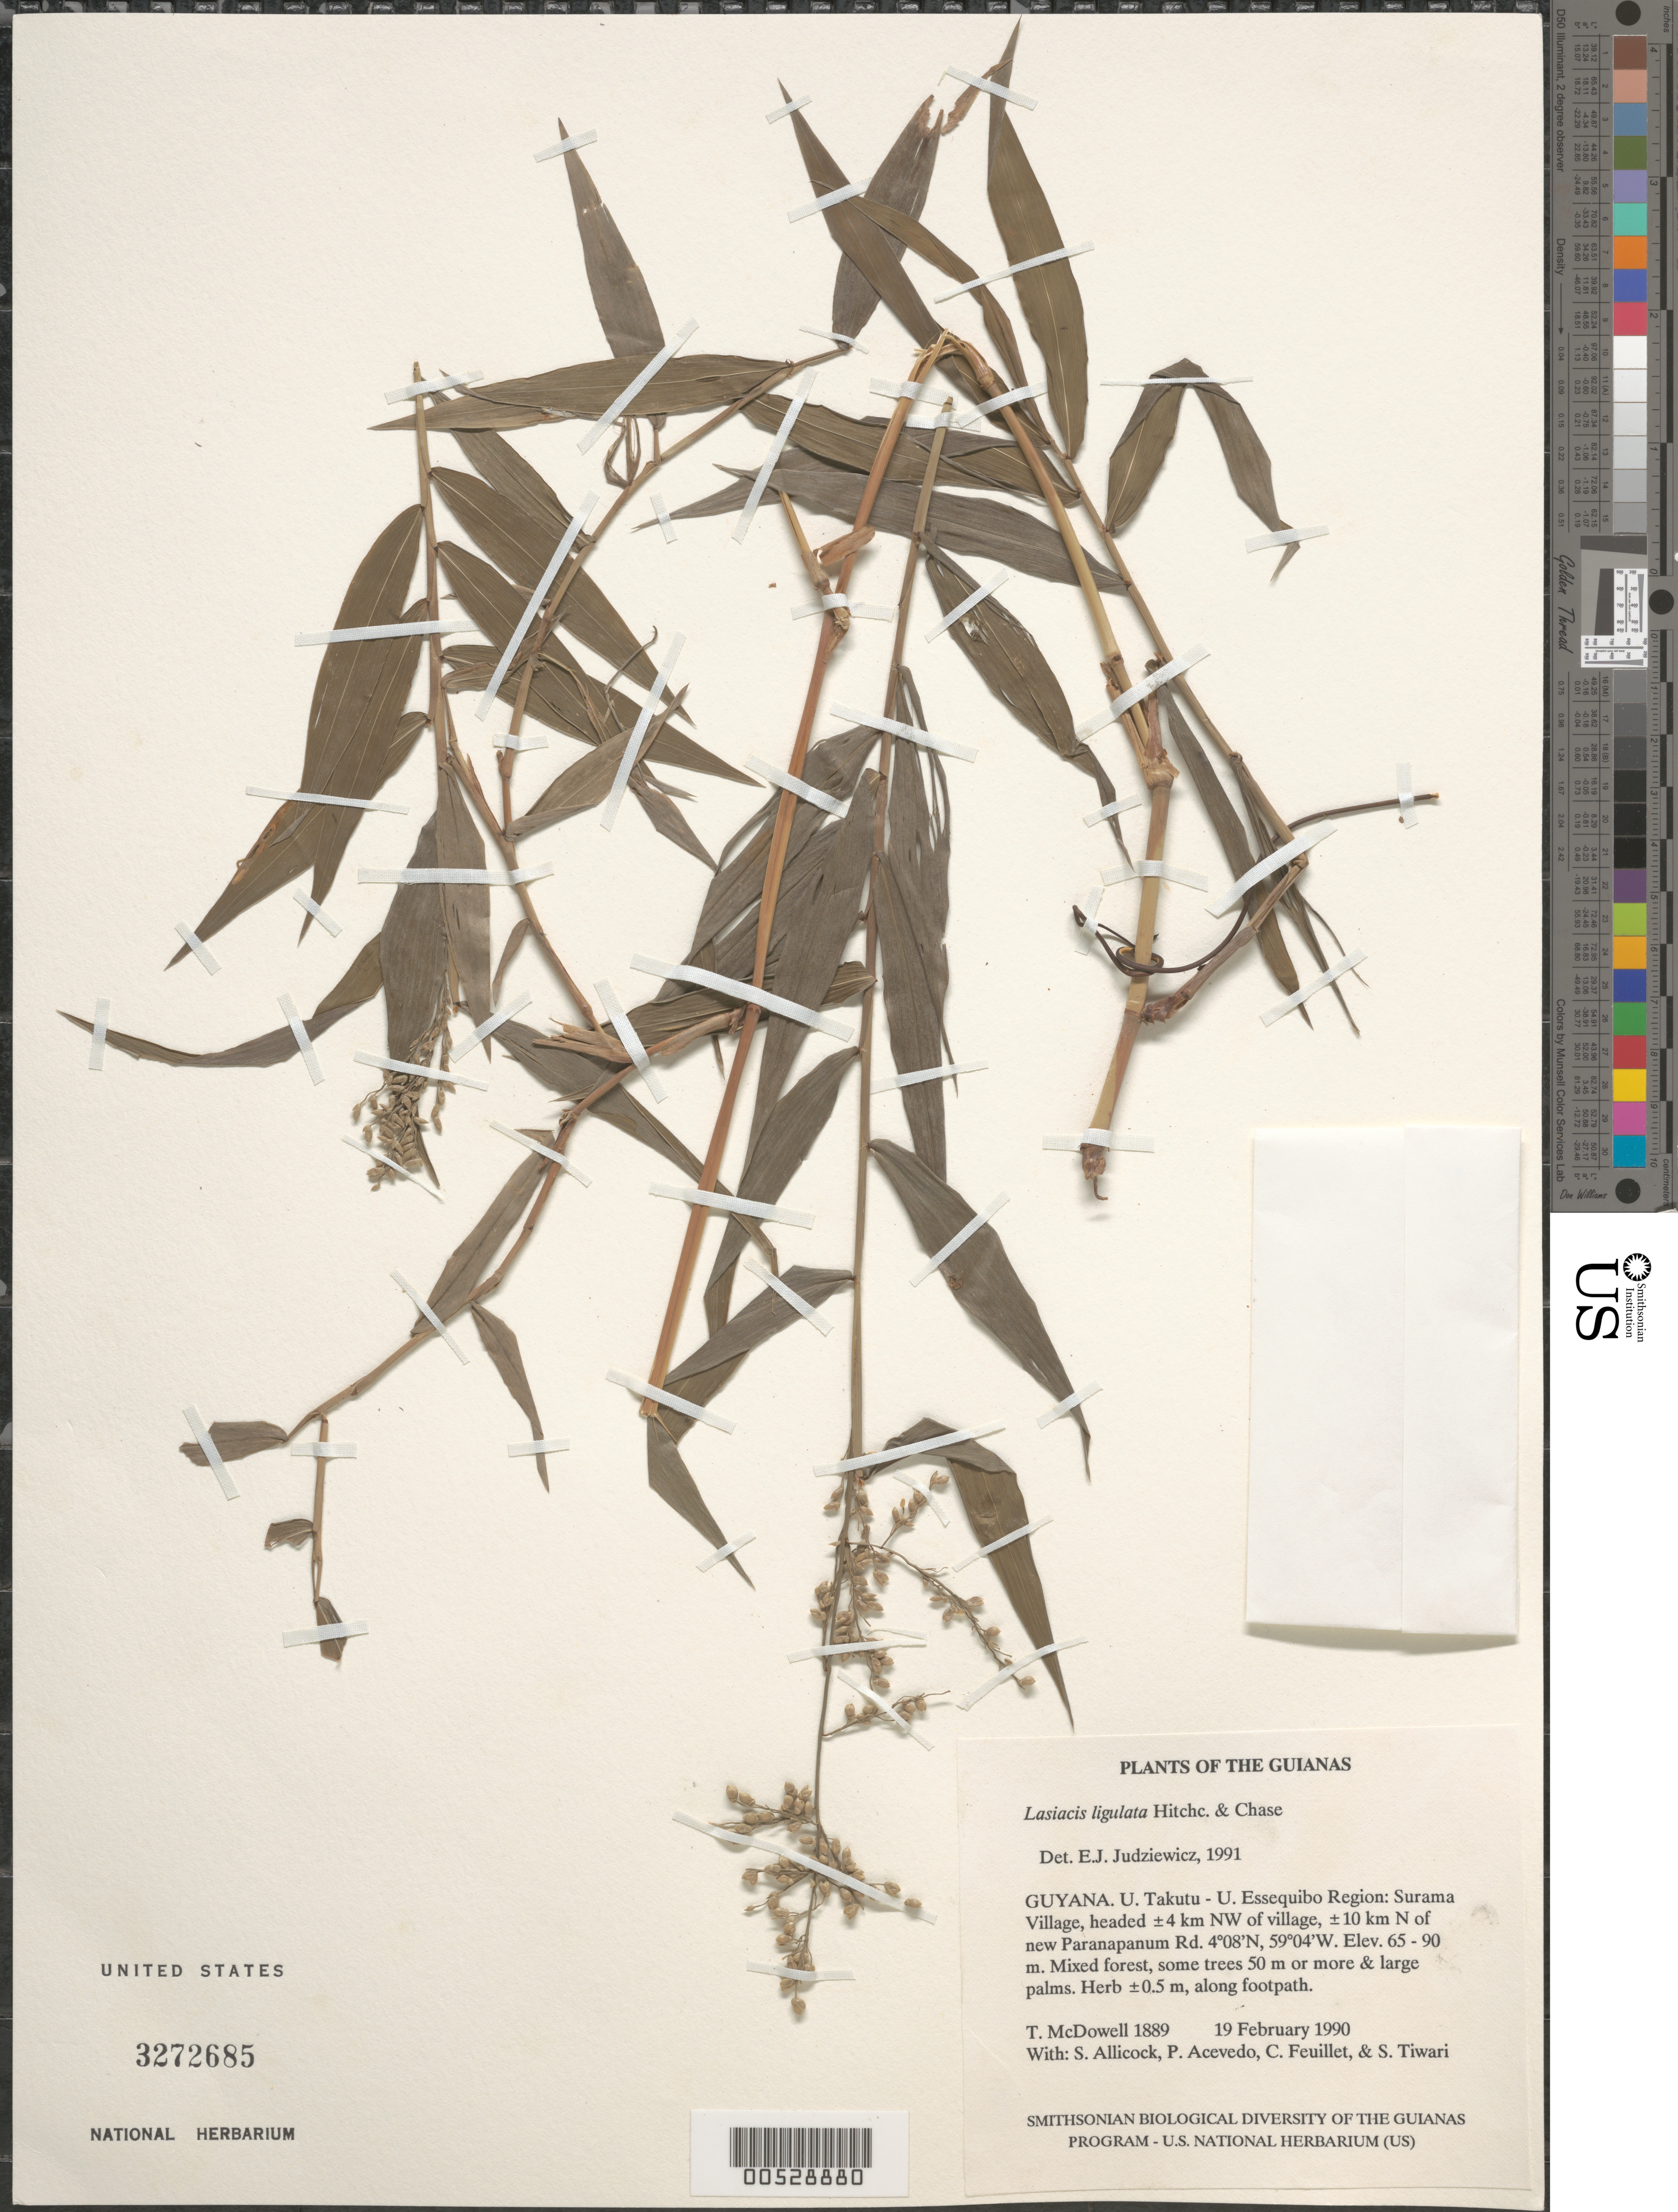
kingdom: Plantae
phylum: Tracheophyta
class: Liliopsida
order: Poales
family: Poaceae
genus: Lasiacis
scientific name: Lasiacis ligulata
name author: Hitchc. & Chase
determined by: Judziewicz, E. J.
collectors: T. McDowell, S. Allicock, P. Acevedo-Rodr., C. Feuillet & S. Tiwari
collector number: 1889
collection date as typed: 19 February 1990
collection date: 1990-02-19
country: Guyana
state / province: U. Takutu-U. Essequibo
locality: ±4 km NW of Surama Village, ±10 km N of new Paranapanema Road, along western trail to Buro-Buro River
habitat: Mixed forest, some trees 50 m or more & large palms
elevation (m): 65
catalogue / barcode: US 3272685